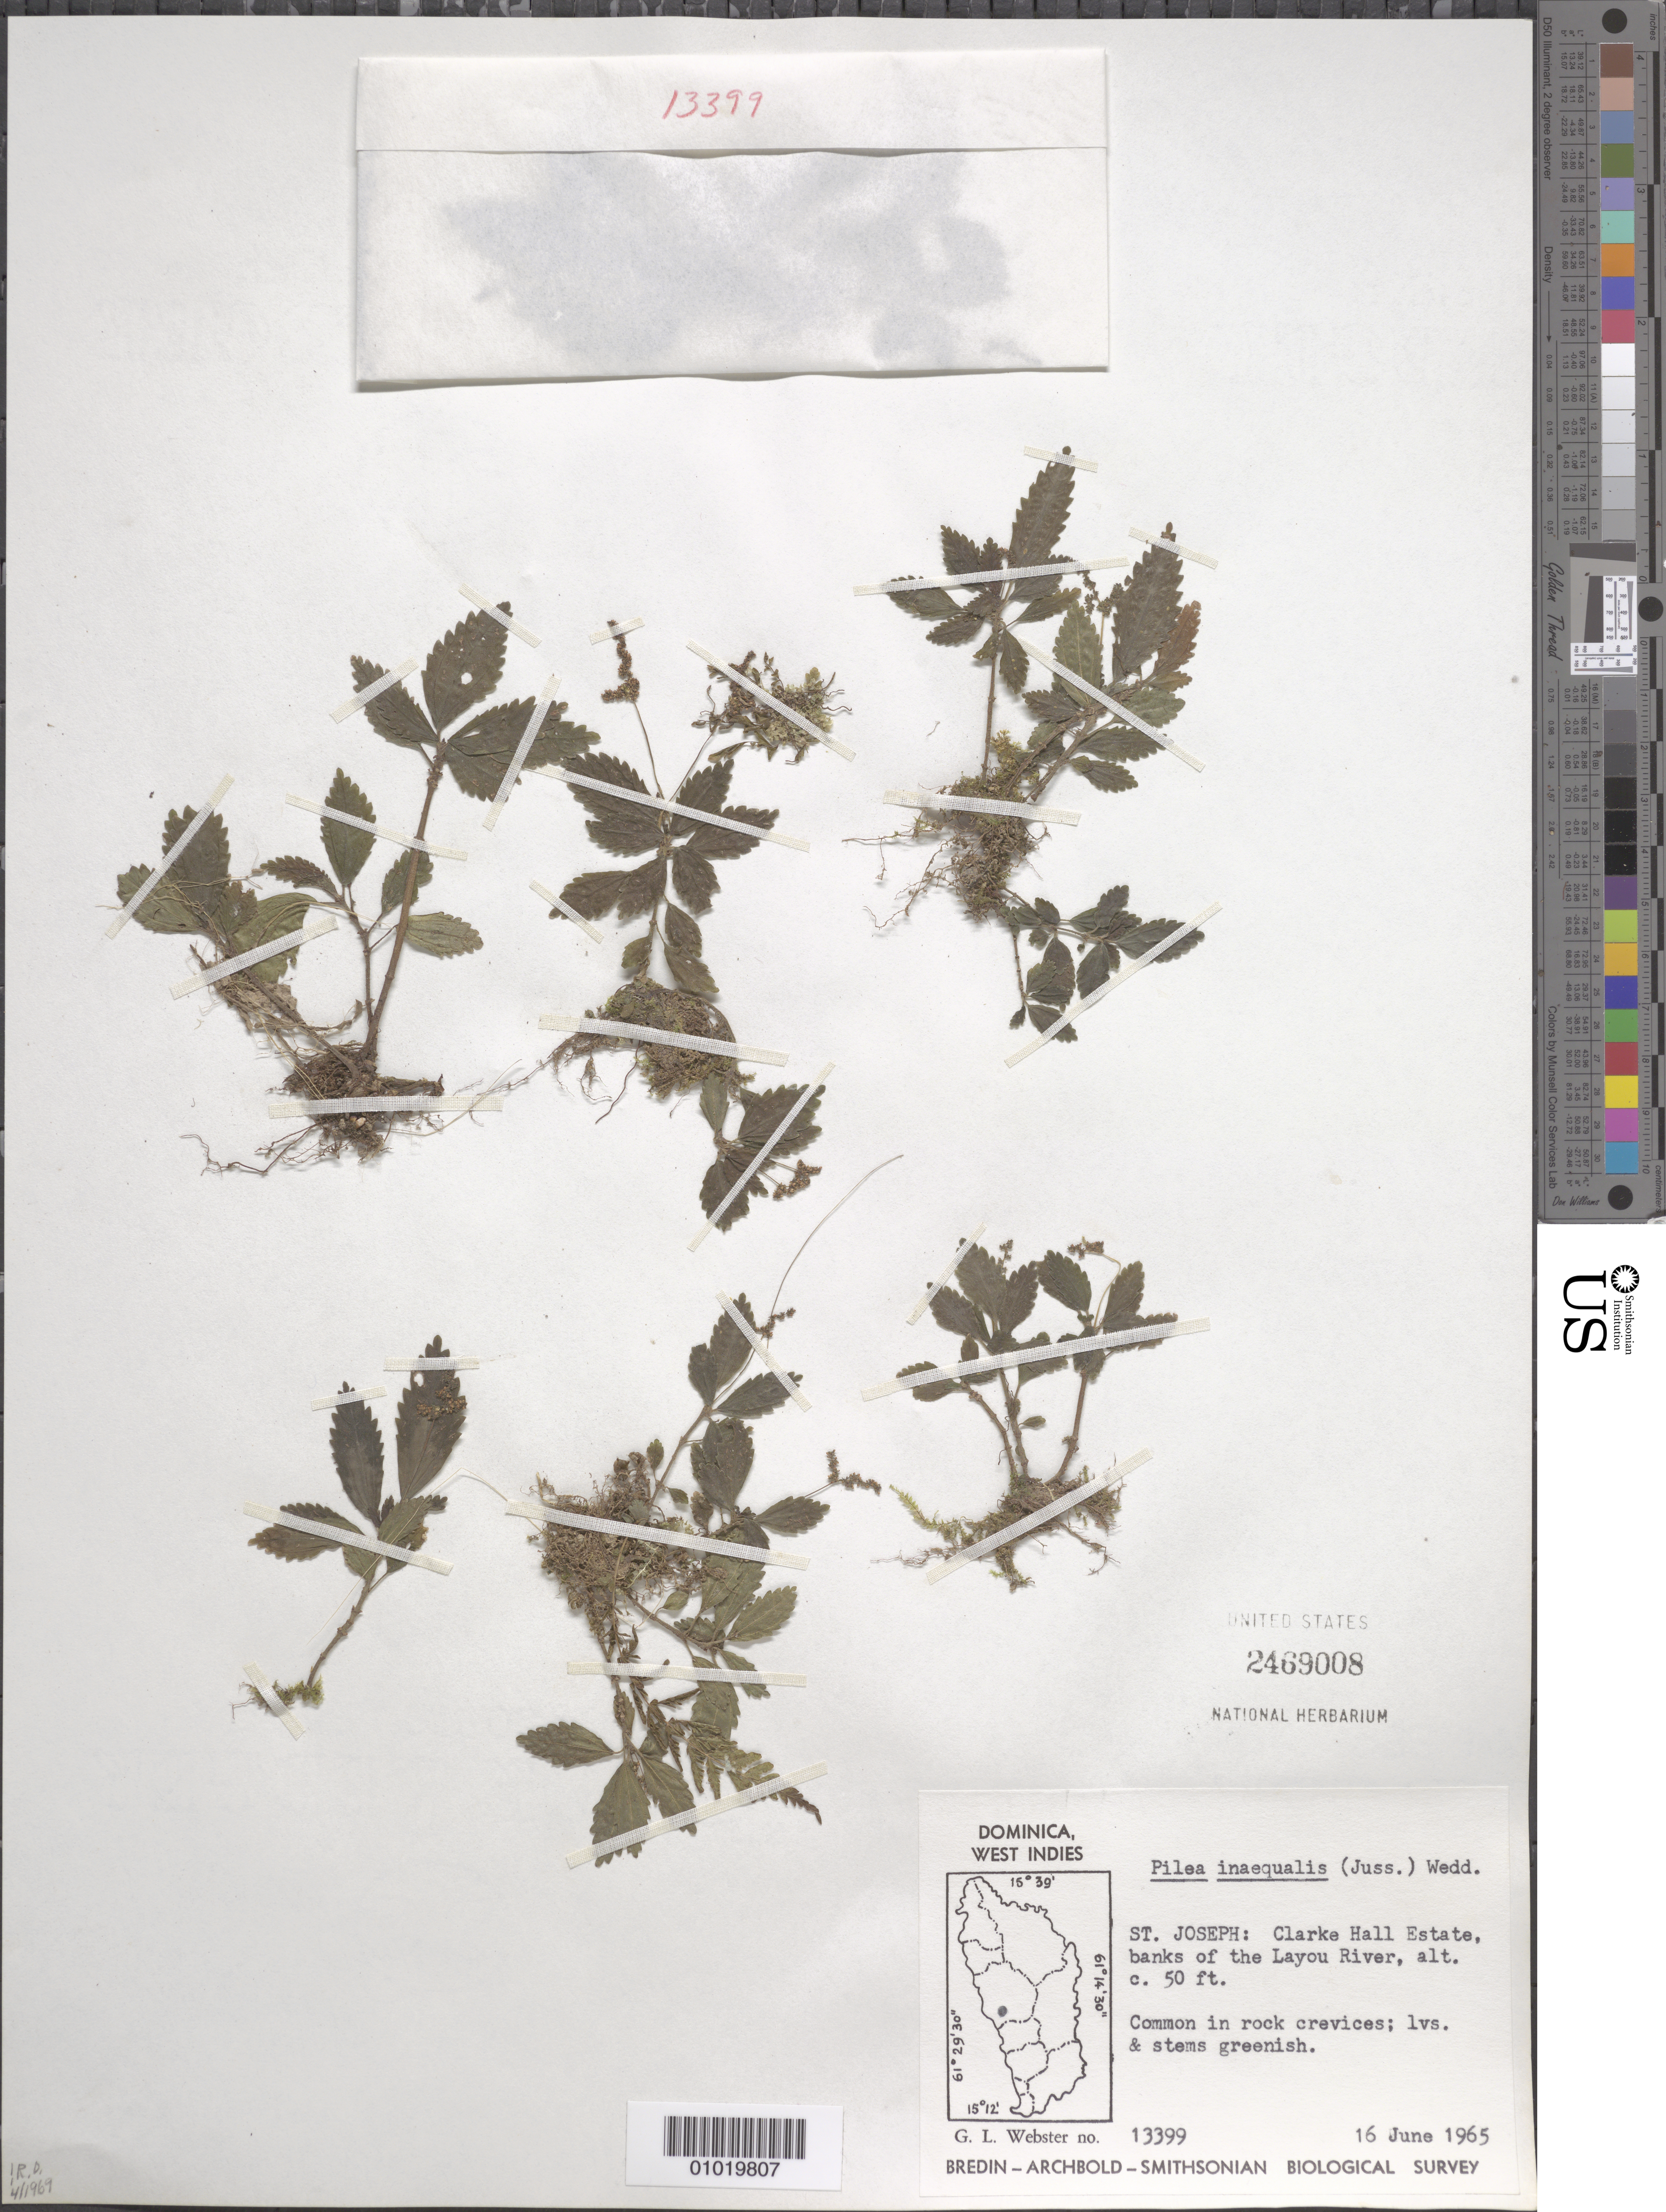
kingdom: Plantae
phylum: Tracheophyta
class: Magnoliopsida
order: Rosales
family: Urticaceae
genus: Pilea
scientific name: Pilea inaequalis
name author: (Juss. ex Poir.) Wedd.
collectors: G. L. Webster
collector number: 13399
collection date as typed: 16 Jun 1965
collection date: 1965-06-16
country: Dominica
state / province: St. Joseph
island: Dominica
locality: Clarke Hall Estate, banks of Layou River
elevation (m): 15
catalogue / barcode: US 2469008